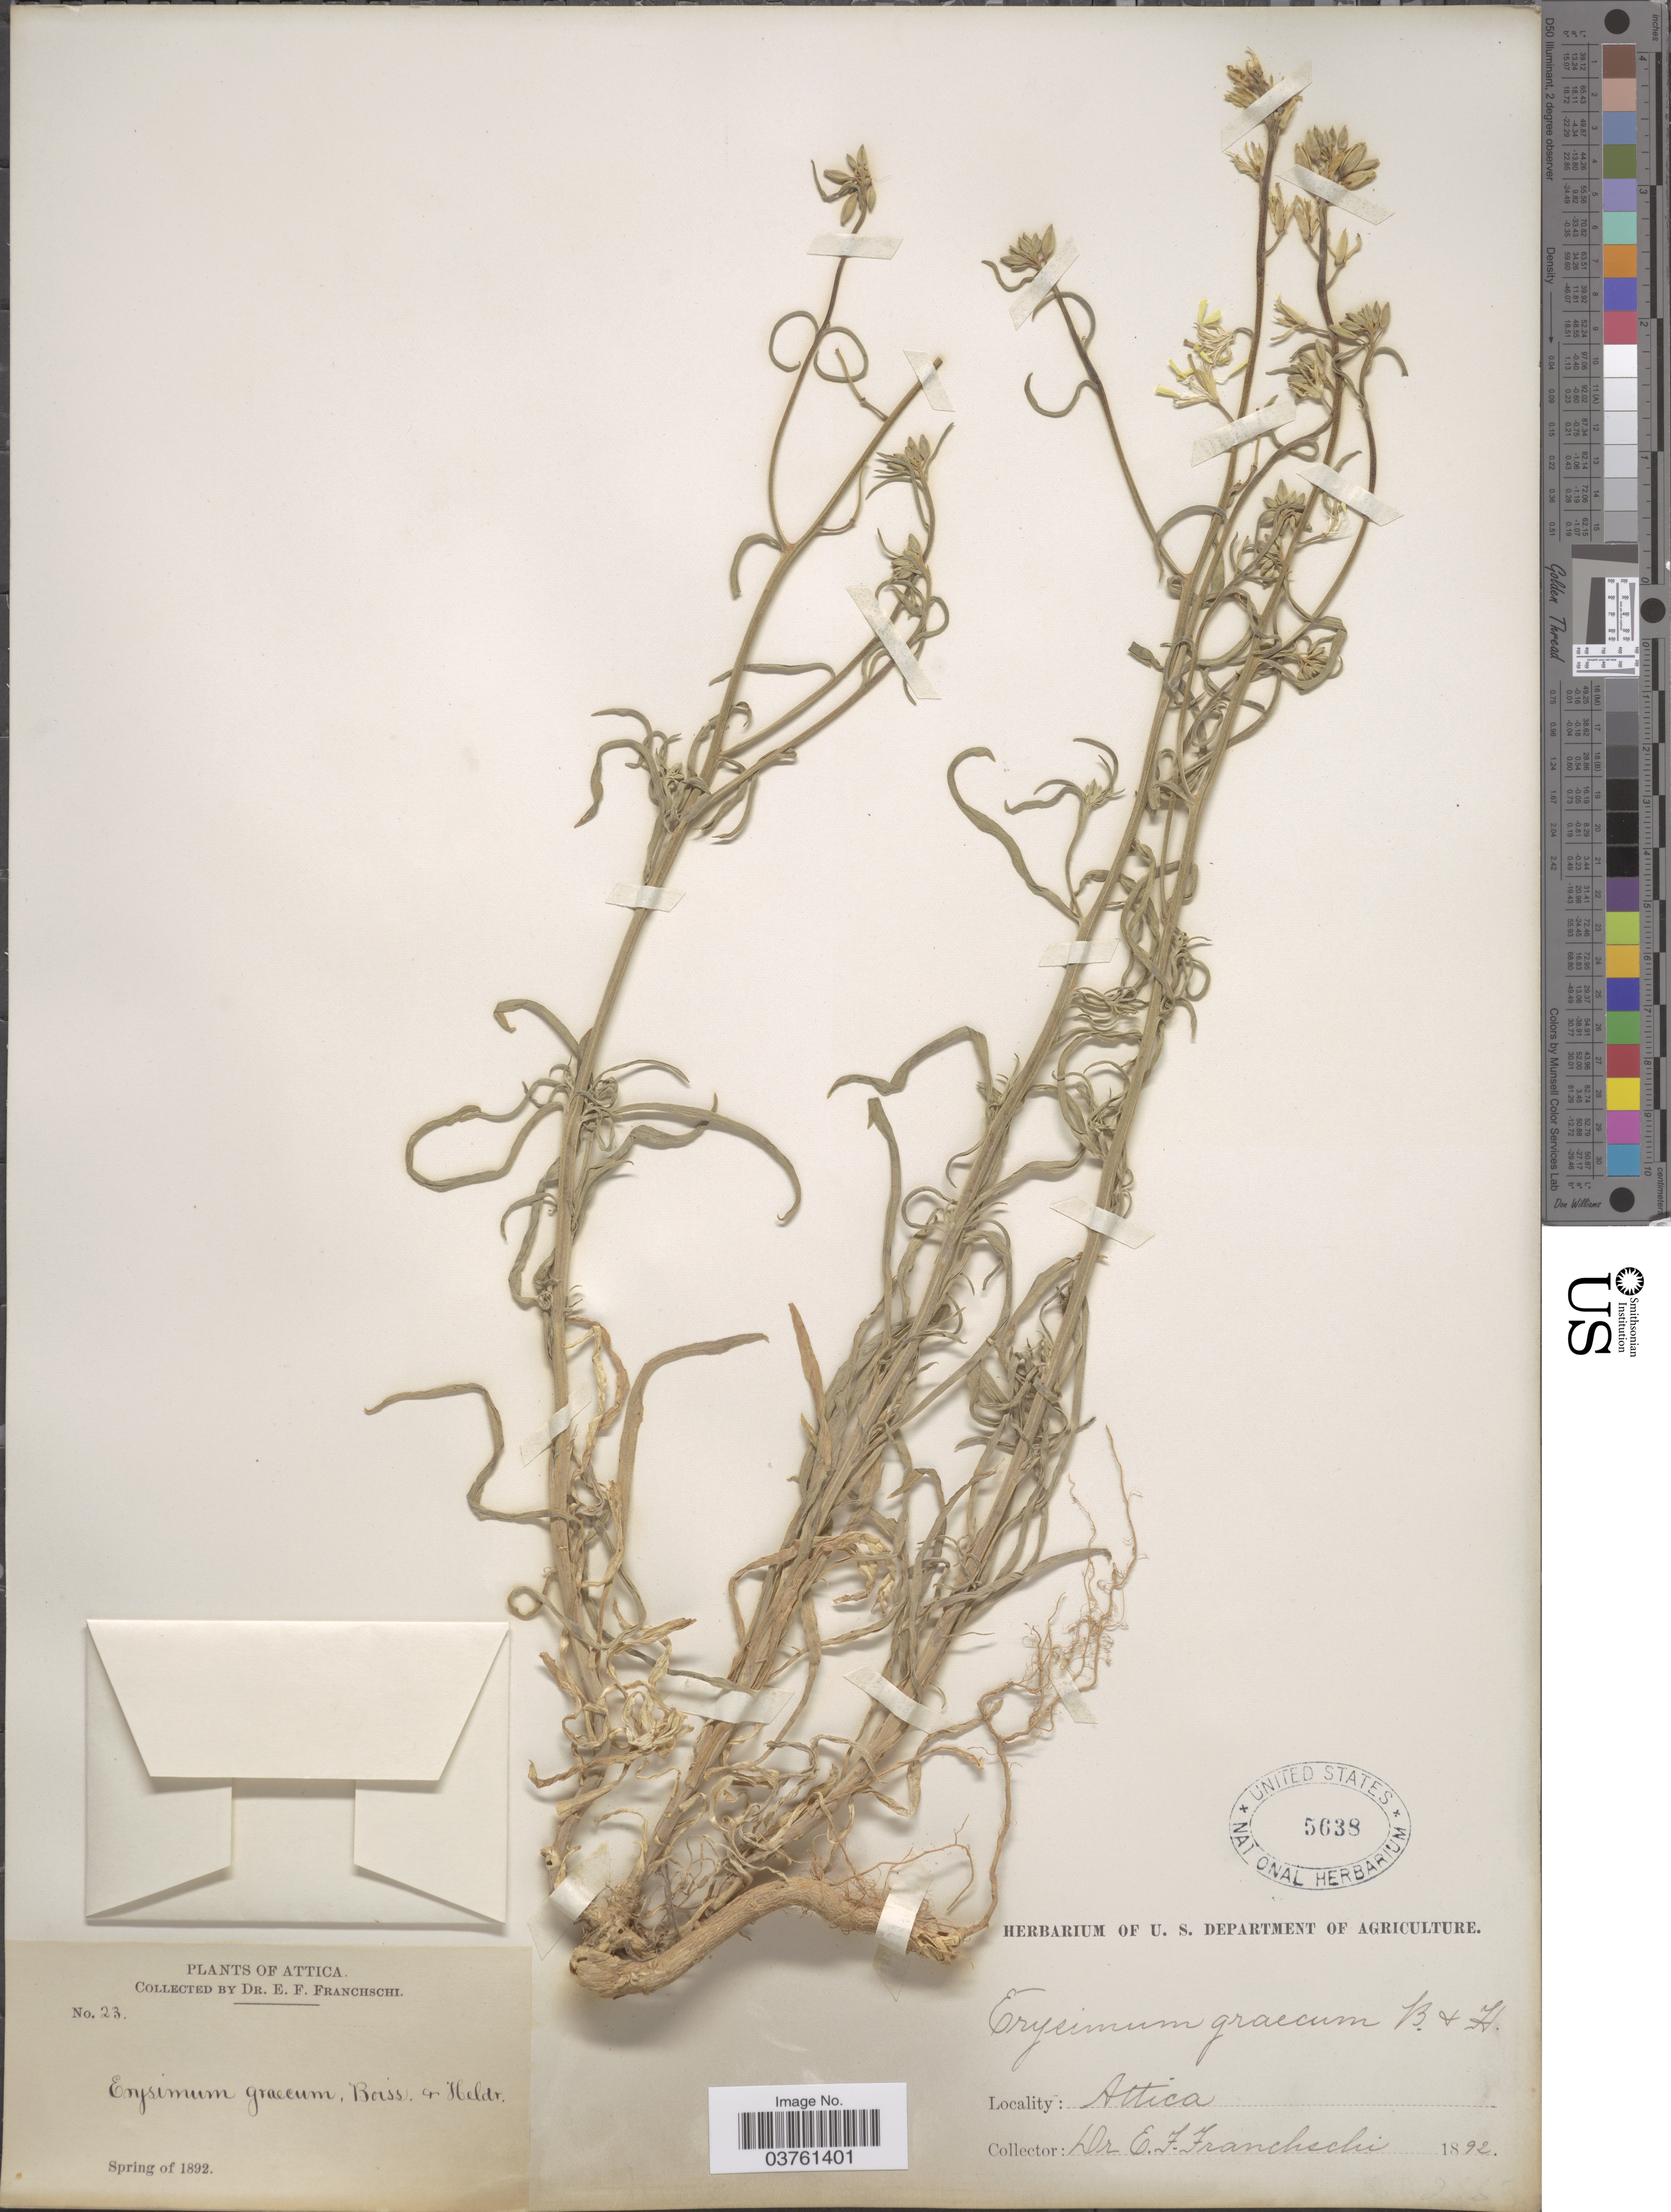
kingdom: Plantae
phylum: Tracheophyta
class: Magnoliopsida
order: Brassicales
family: Brassicaceae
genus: Erysimum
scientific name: Erysimum graecum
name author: Boiss. & Heldr.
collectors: E. Franchschi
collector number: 23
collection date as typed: Spring of 1892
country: Greece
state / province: Attica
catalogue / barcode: US 5638